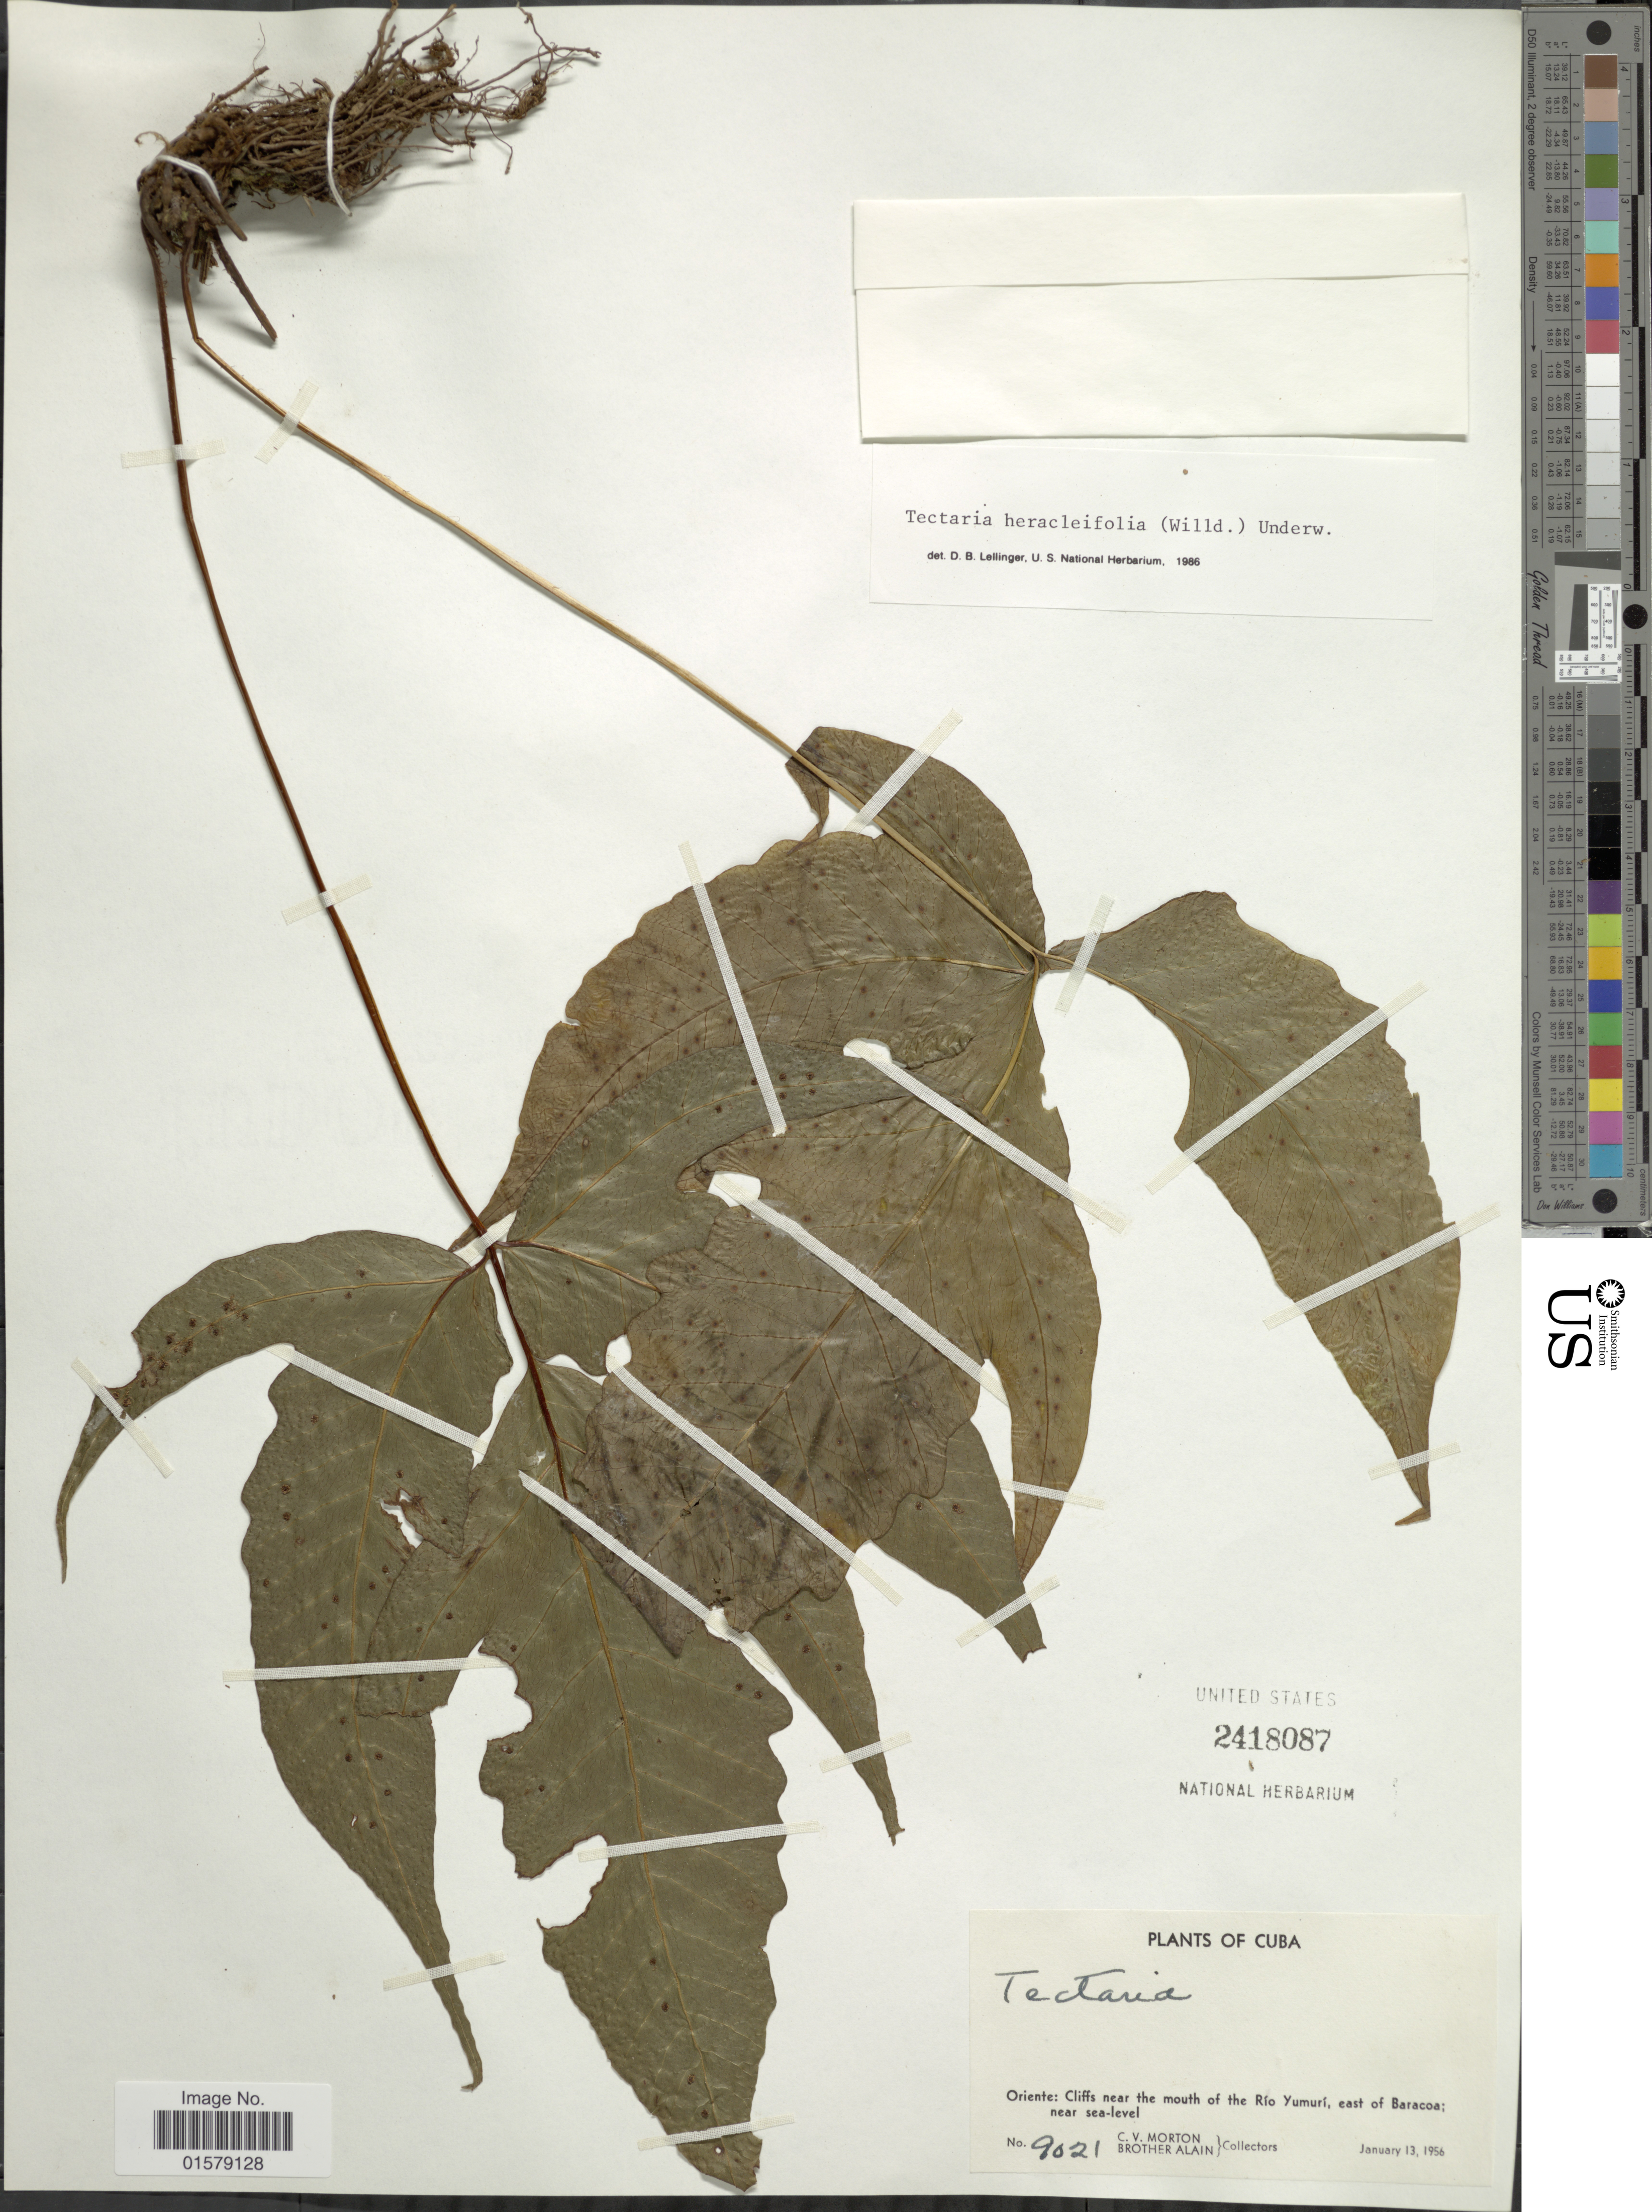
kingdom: Plantae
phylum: Tracheophyta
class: Polypodiopsida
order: Polypodiales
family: Tectariaceae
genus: Tectaria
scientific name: Tectaria heracleifolia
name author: (Willd.) Underw.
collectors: C. V. Morton & Bro. Alain - DO NOT USE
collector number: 9021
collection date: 1956-01-13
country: Cuba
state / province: Oriente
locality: Cliffs near the mouth of the Rio Yumuri, east of Baracoa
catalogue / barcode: US 2418087